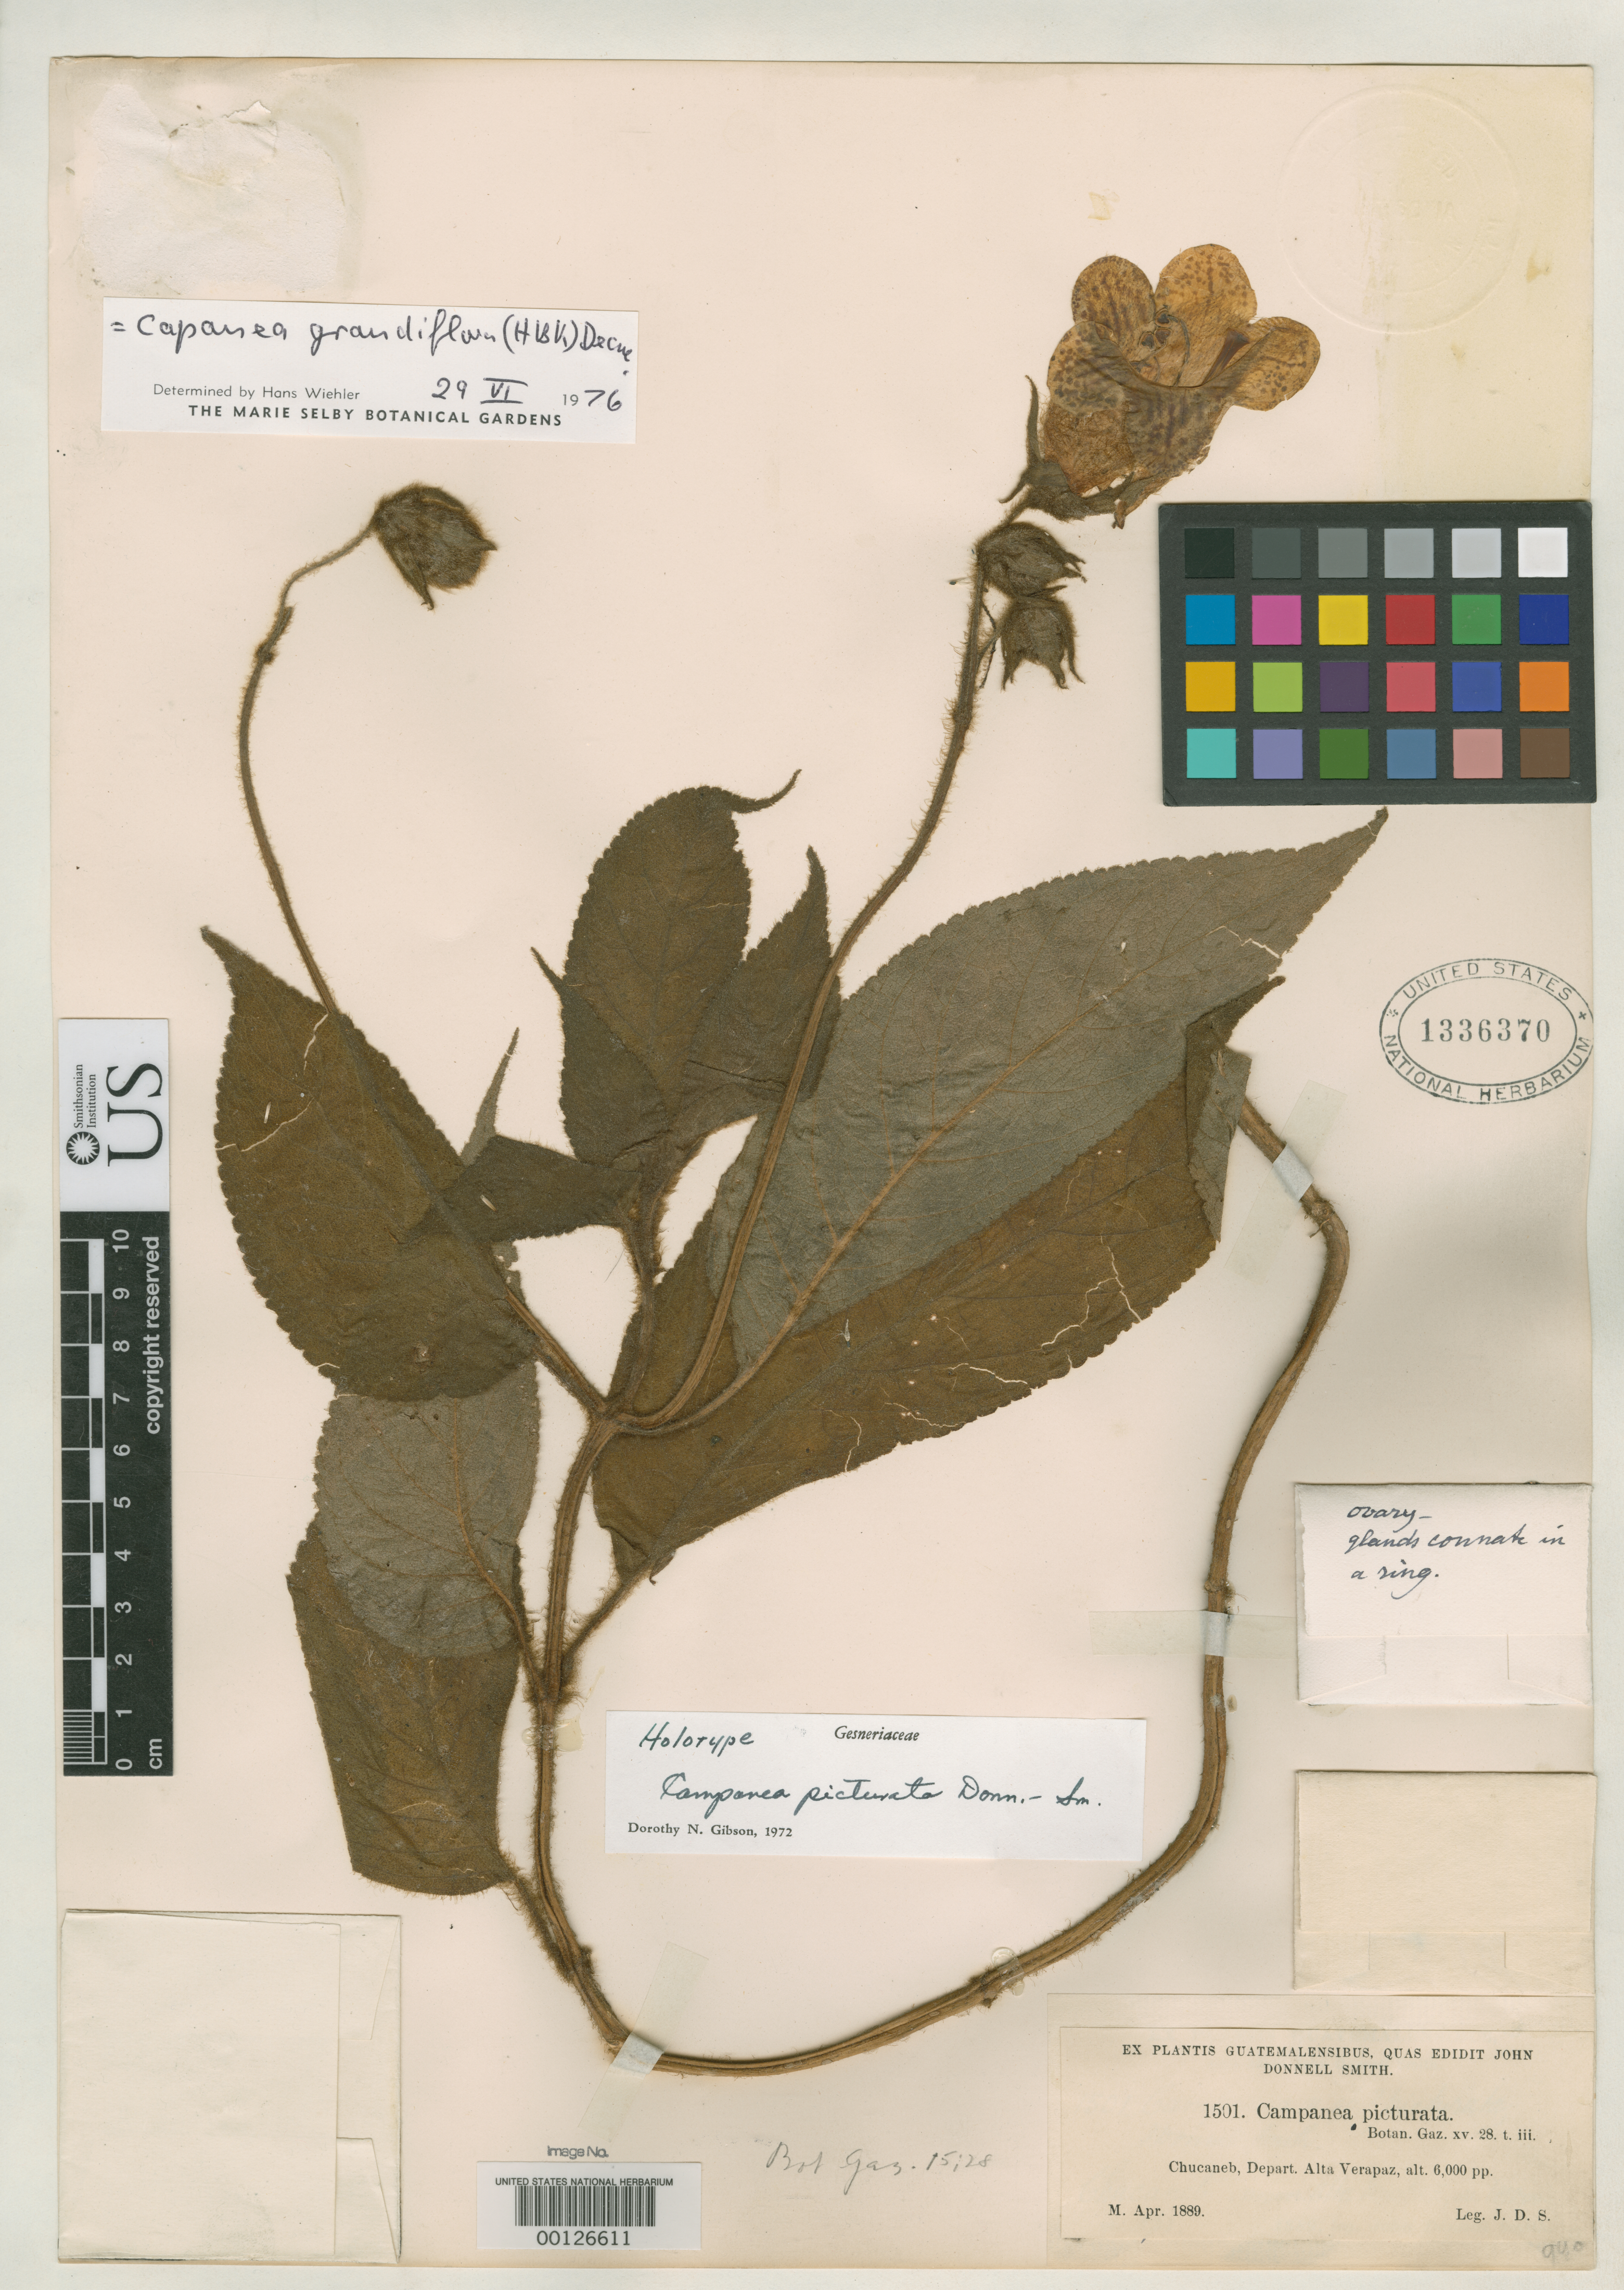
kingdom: Plantae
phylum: Tracheophyta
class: Magnoliopsida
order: Lamiales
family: Gesneriaceae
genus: Capanea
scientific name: Capanea picturata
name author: Donn. Sm.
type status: Holotype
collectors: J. Donnell Smith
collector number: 1501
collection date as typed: Apr 1889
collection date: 1889-04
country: Guatemala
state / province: Alta Verapaz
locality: Chucaneb.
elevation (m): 1829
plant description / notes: Specimen ex John Donnell Smith herbarium.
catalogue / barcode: US 1336370